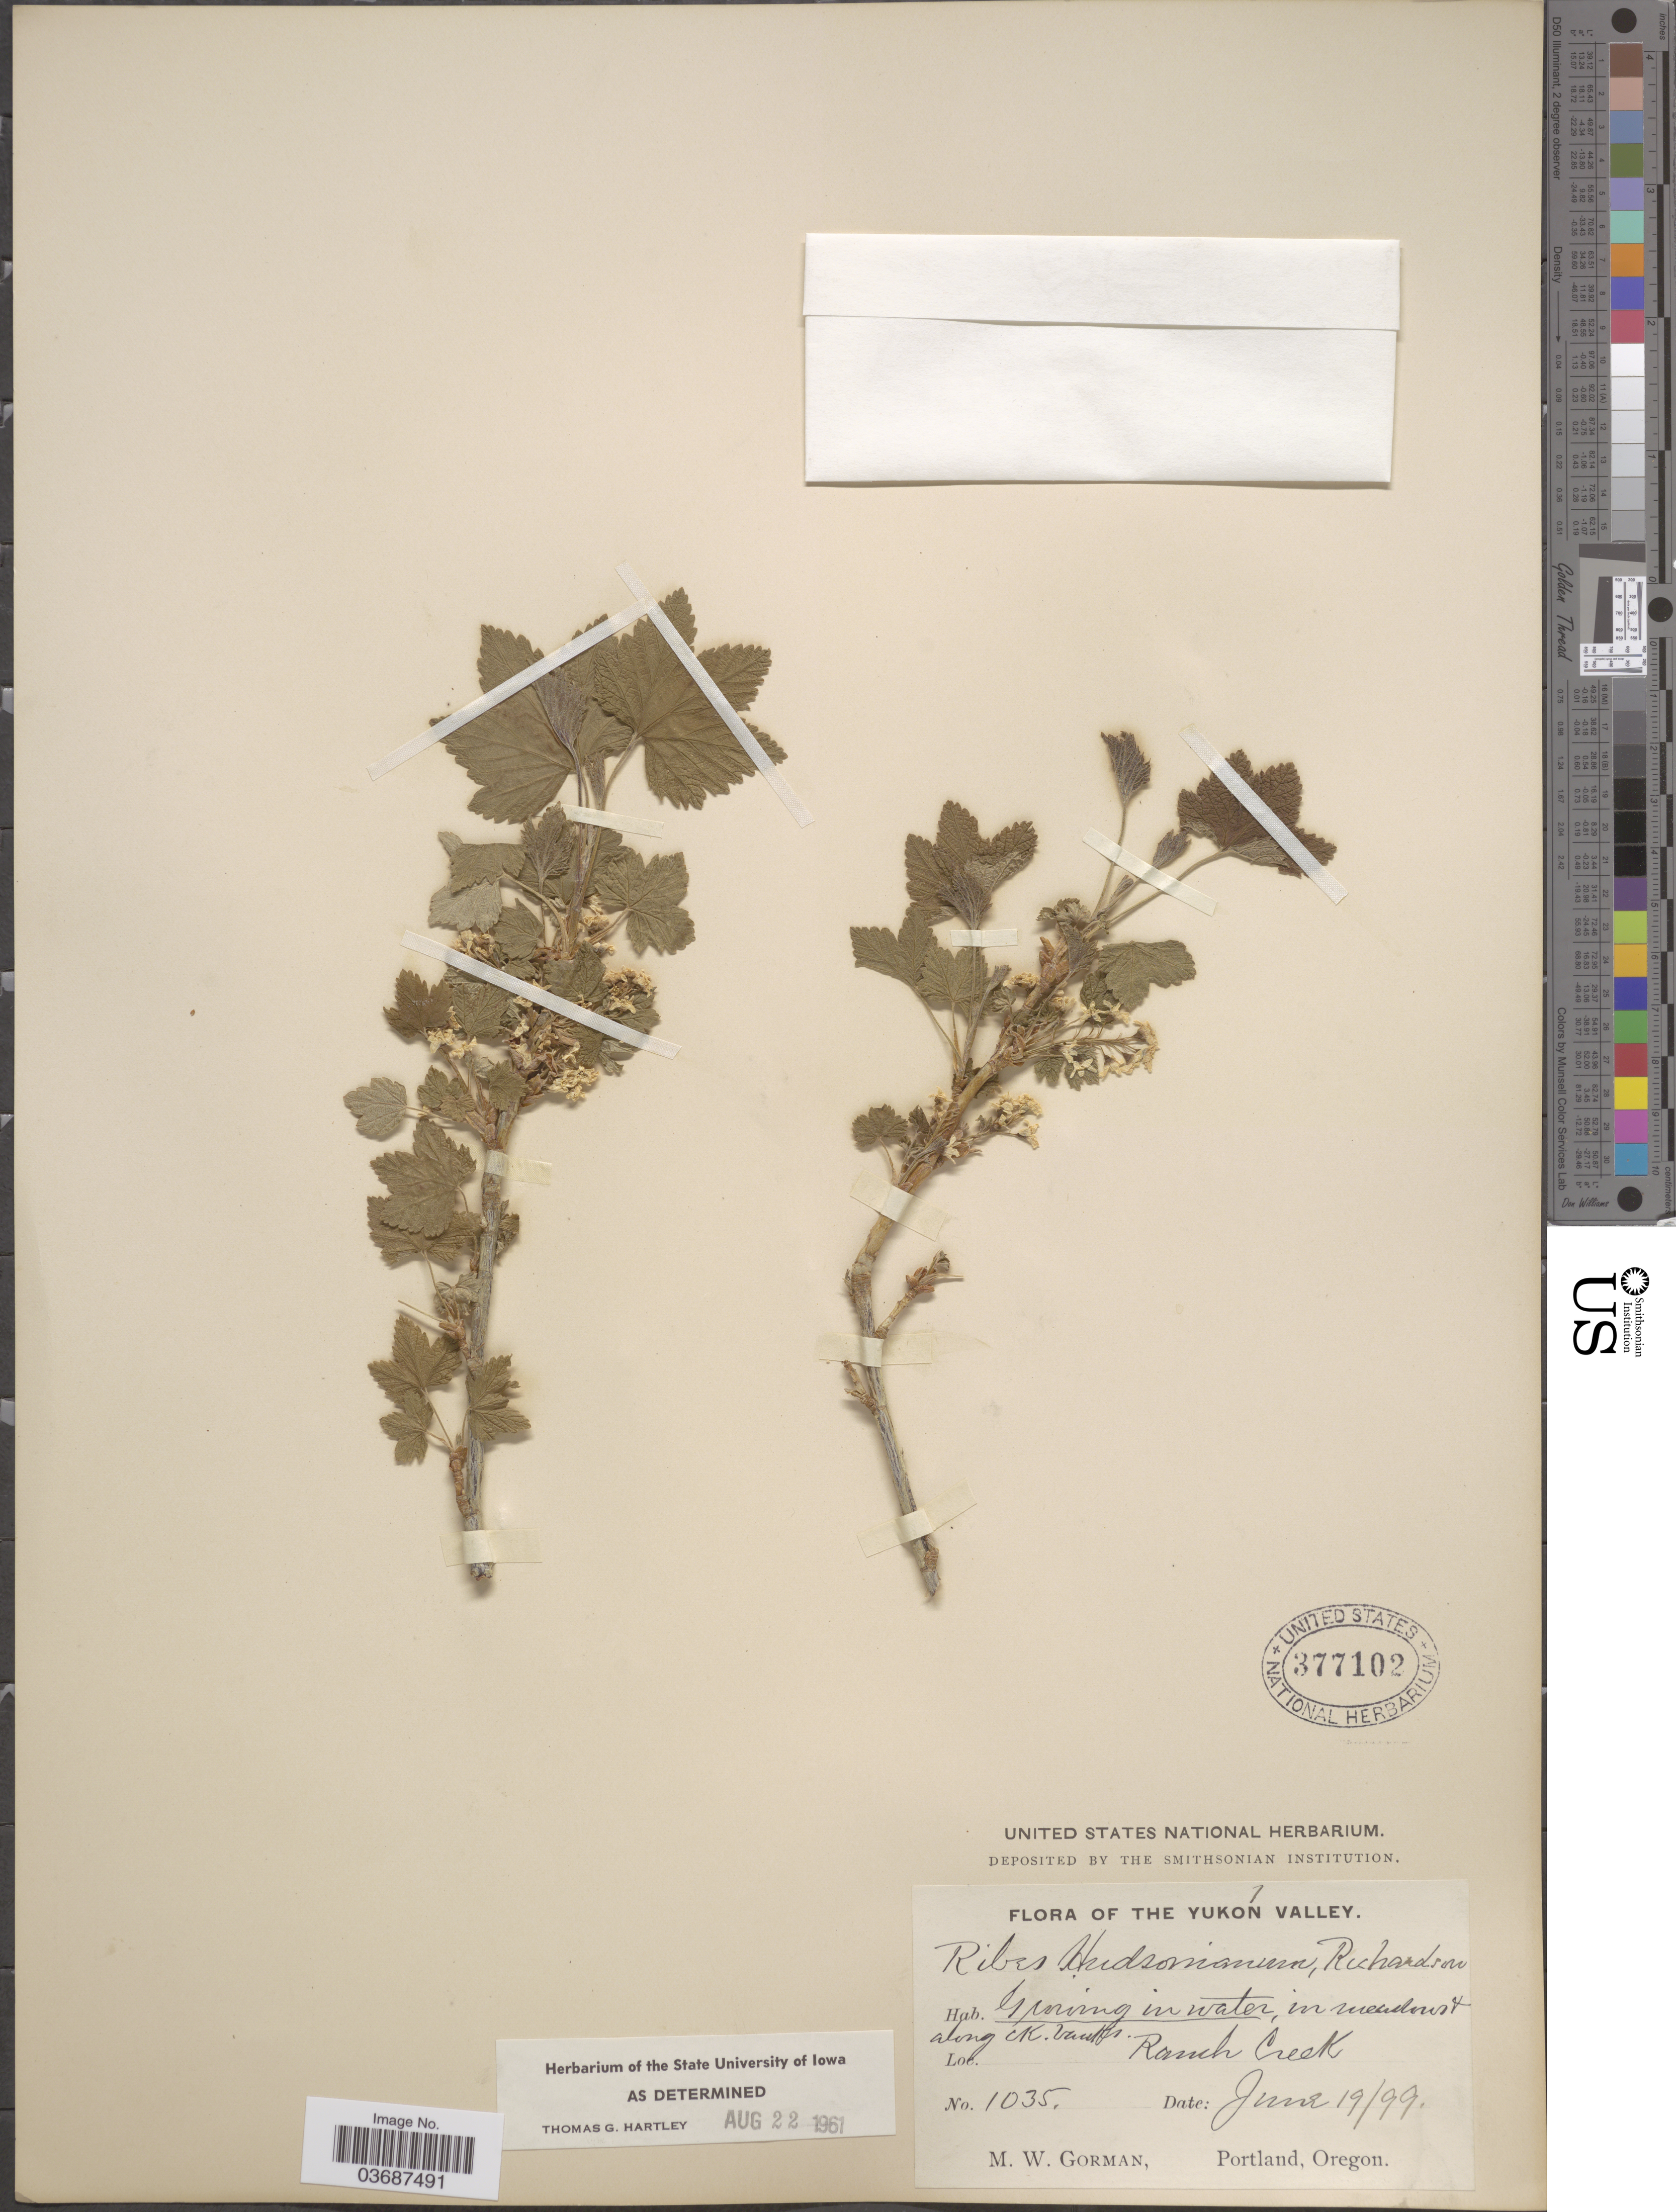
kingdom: Plantae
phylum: Tracheophyta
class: Magnoliopsida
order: Saxifragales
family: Grossulariaceae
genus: Ribes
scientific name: Ribes hudsonianum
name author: Richardson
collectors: M. W. Gorman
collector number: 1035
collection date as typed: Transcribed d/m/y: 19/6/99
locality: The Yukon Valley. Ranch Creek.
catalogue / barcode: US 377102